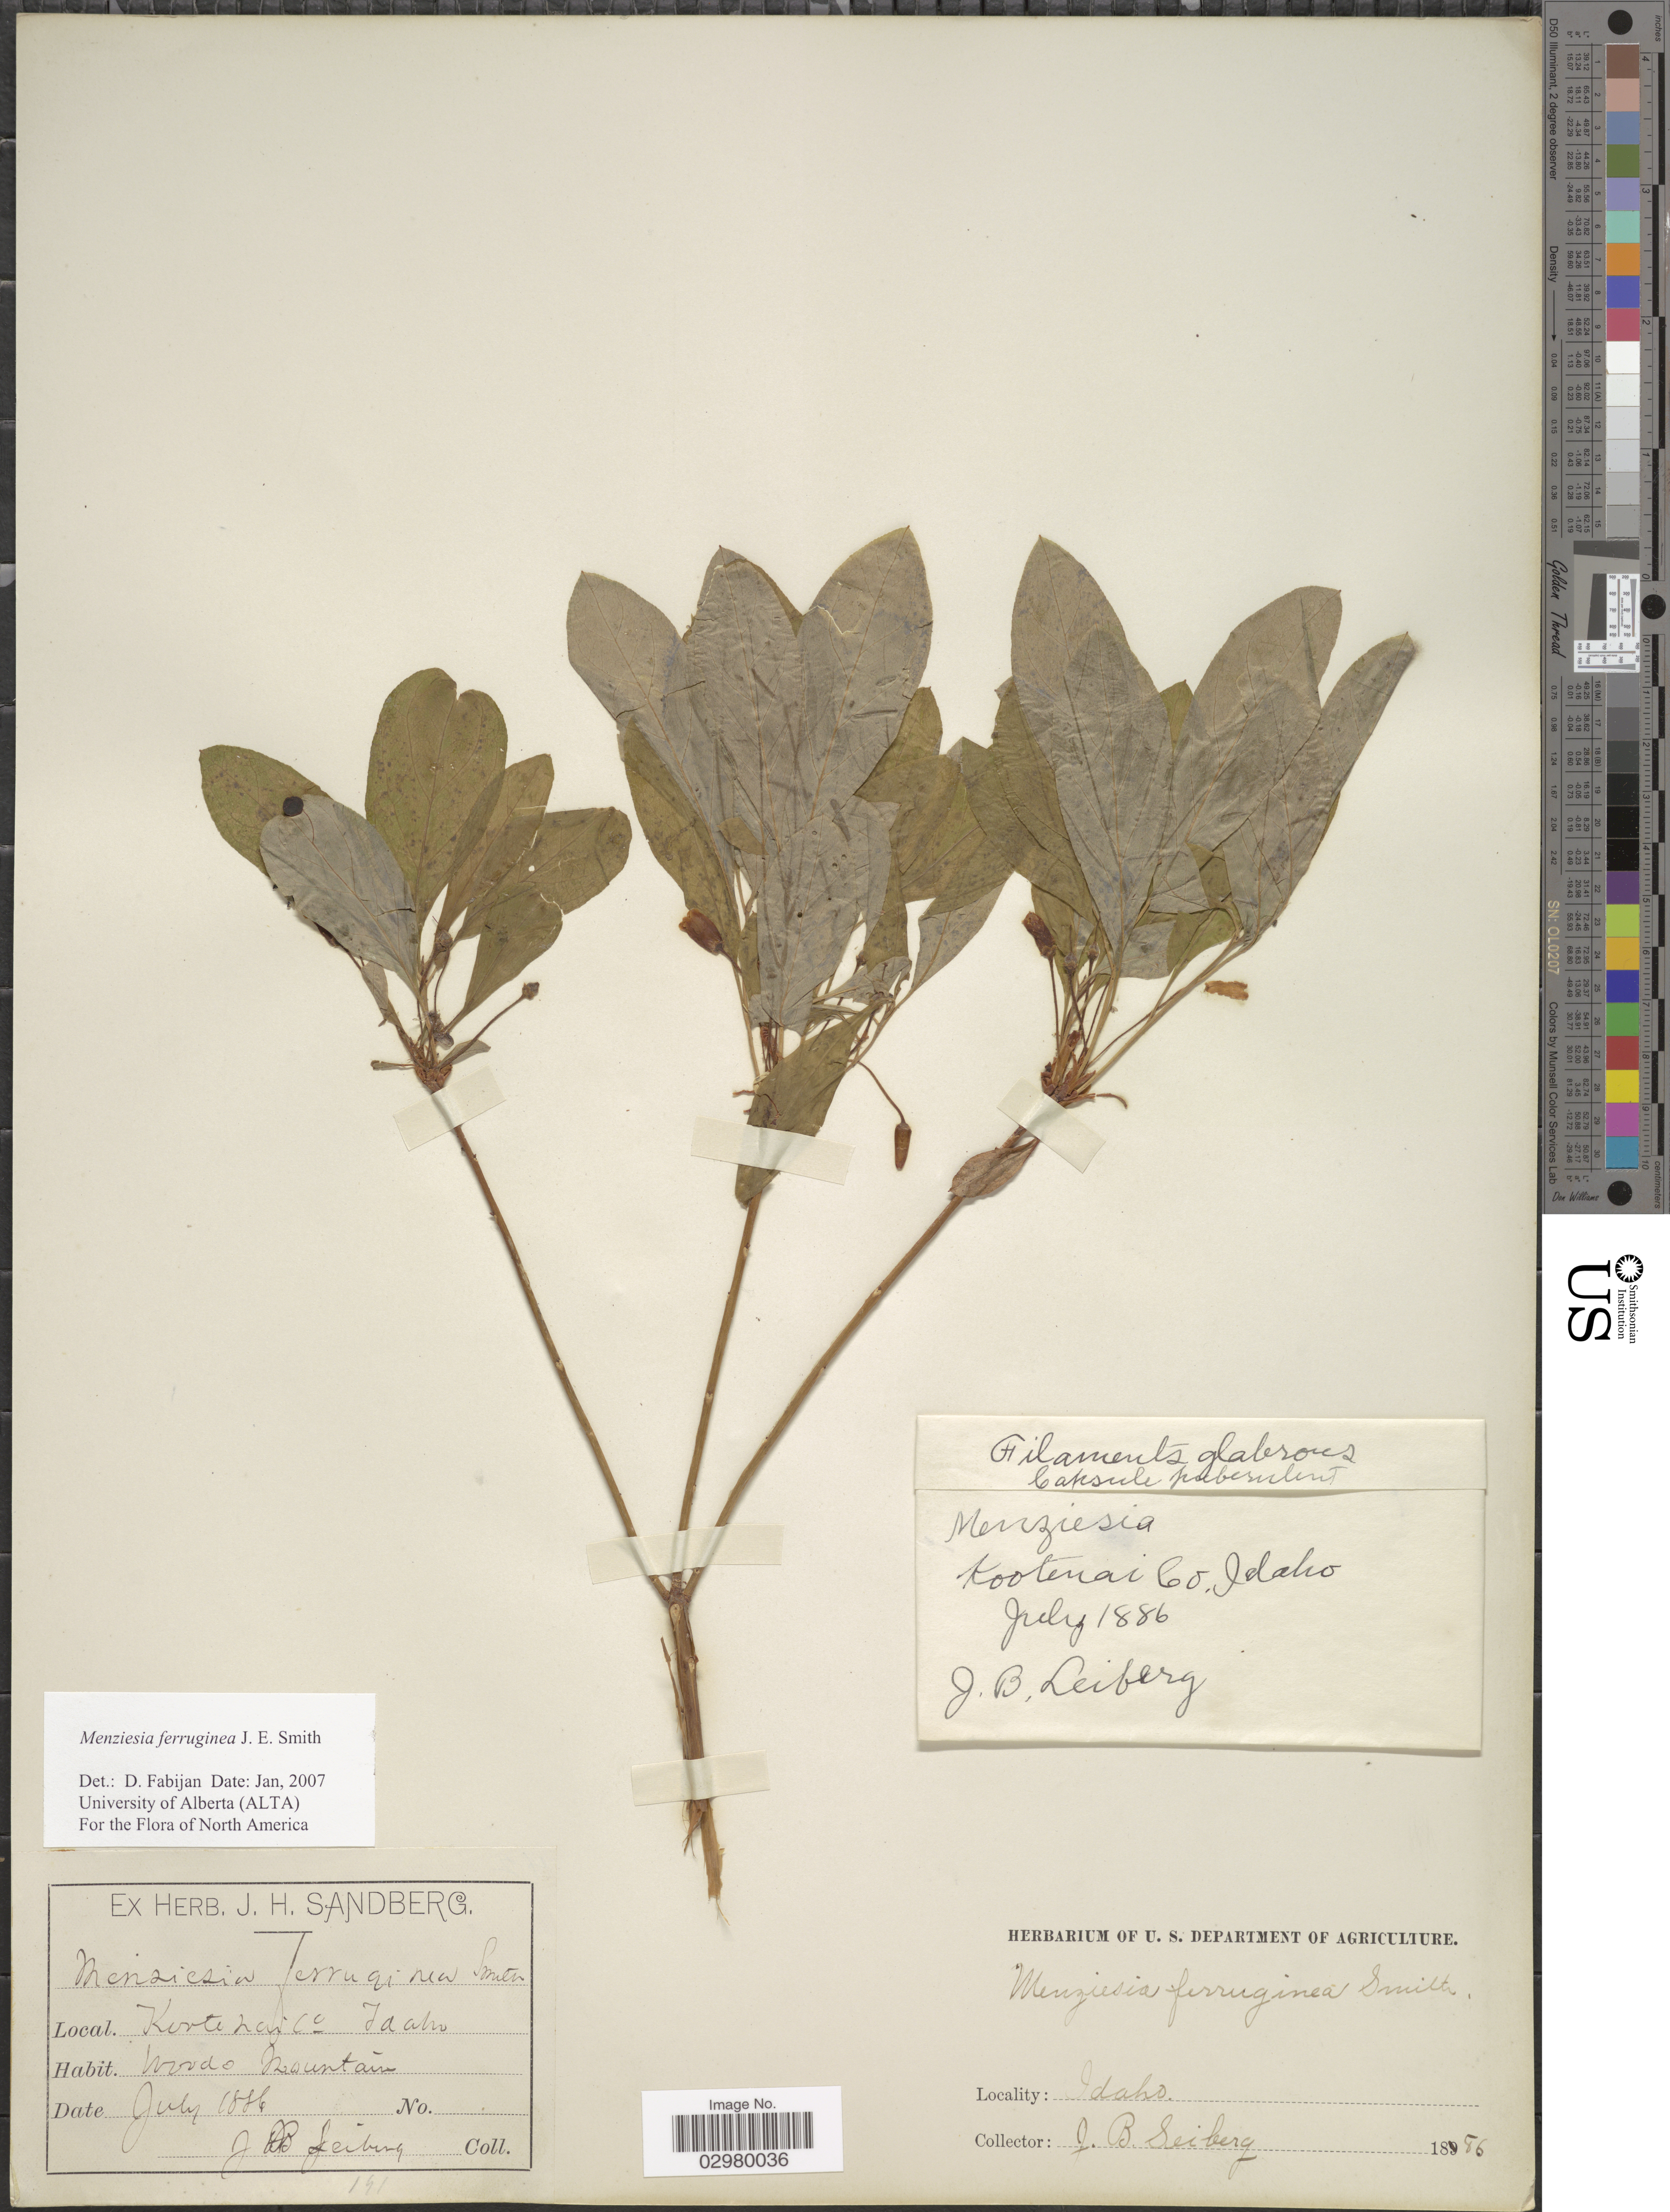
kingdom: Plantae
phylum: Tracheophyta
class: Magnoliopsida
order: Ericales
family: Ericaceae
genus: Menziesia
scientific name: Menziesia ferruginea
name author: Sm.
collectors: J. B. Leiberg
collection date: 1886-07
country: United States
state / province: Idaho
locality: Kootenai Co, Woods Mountain.